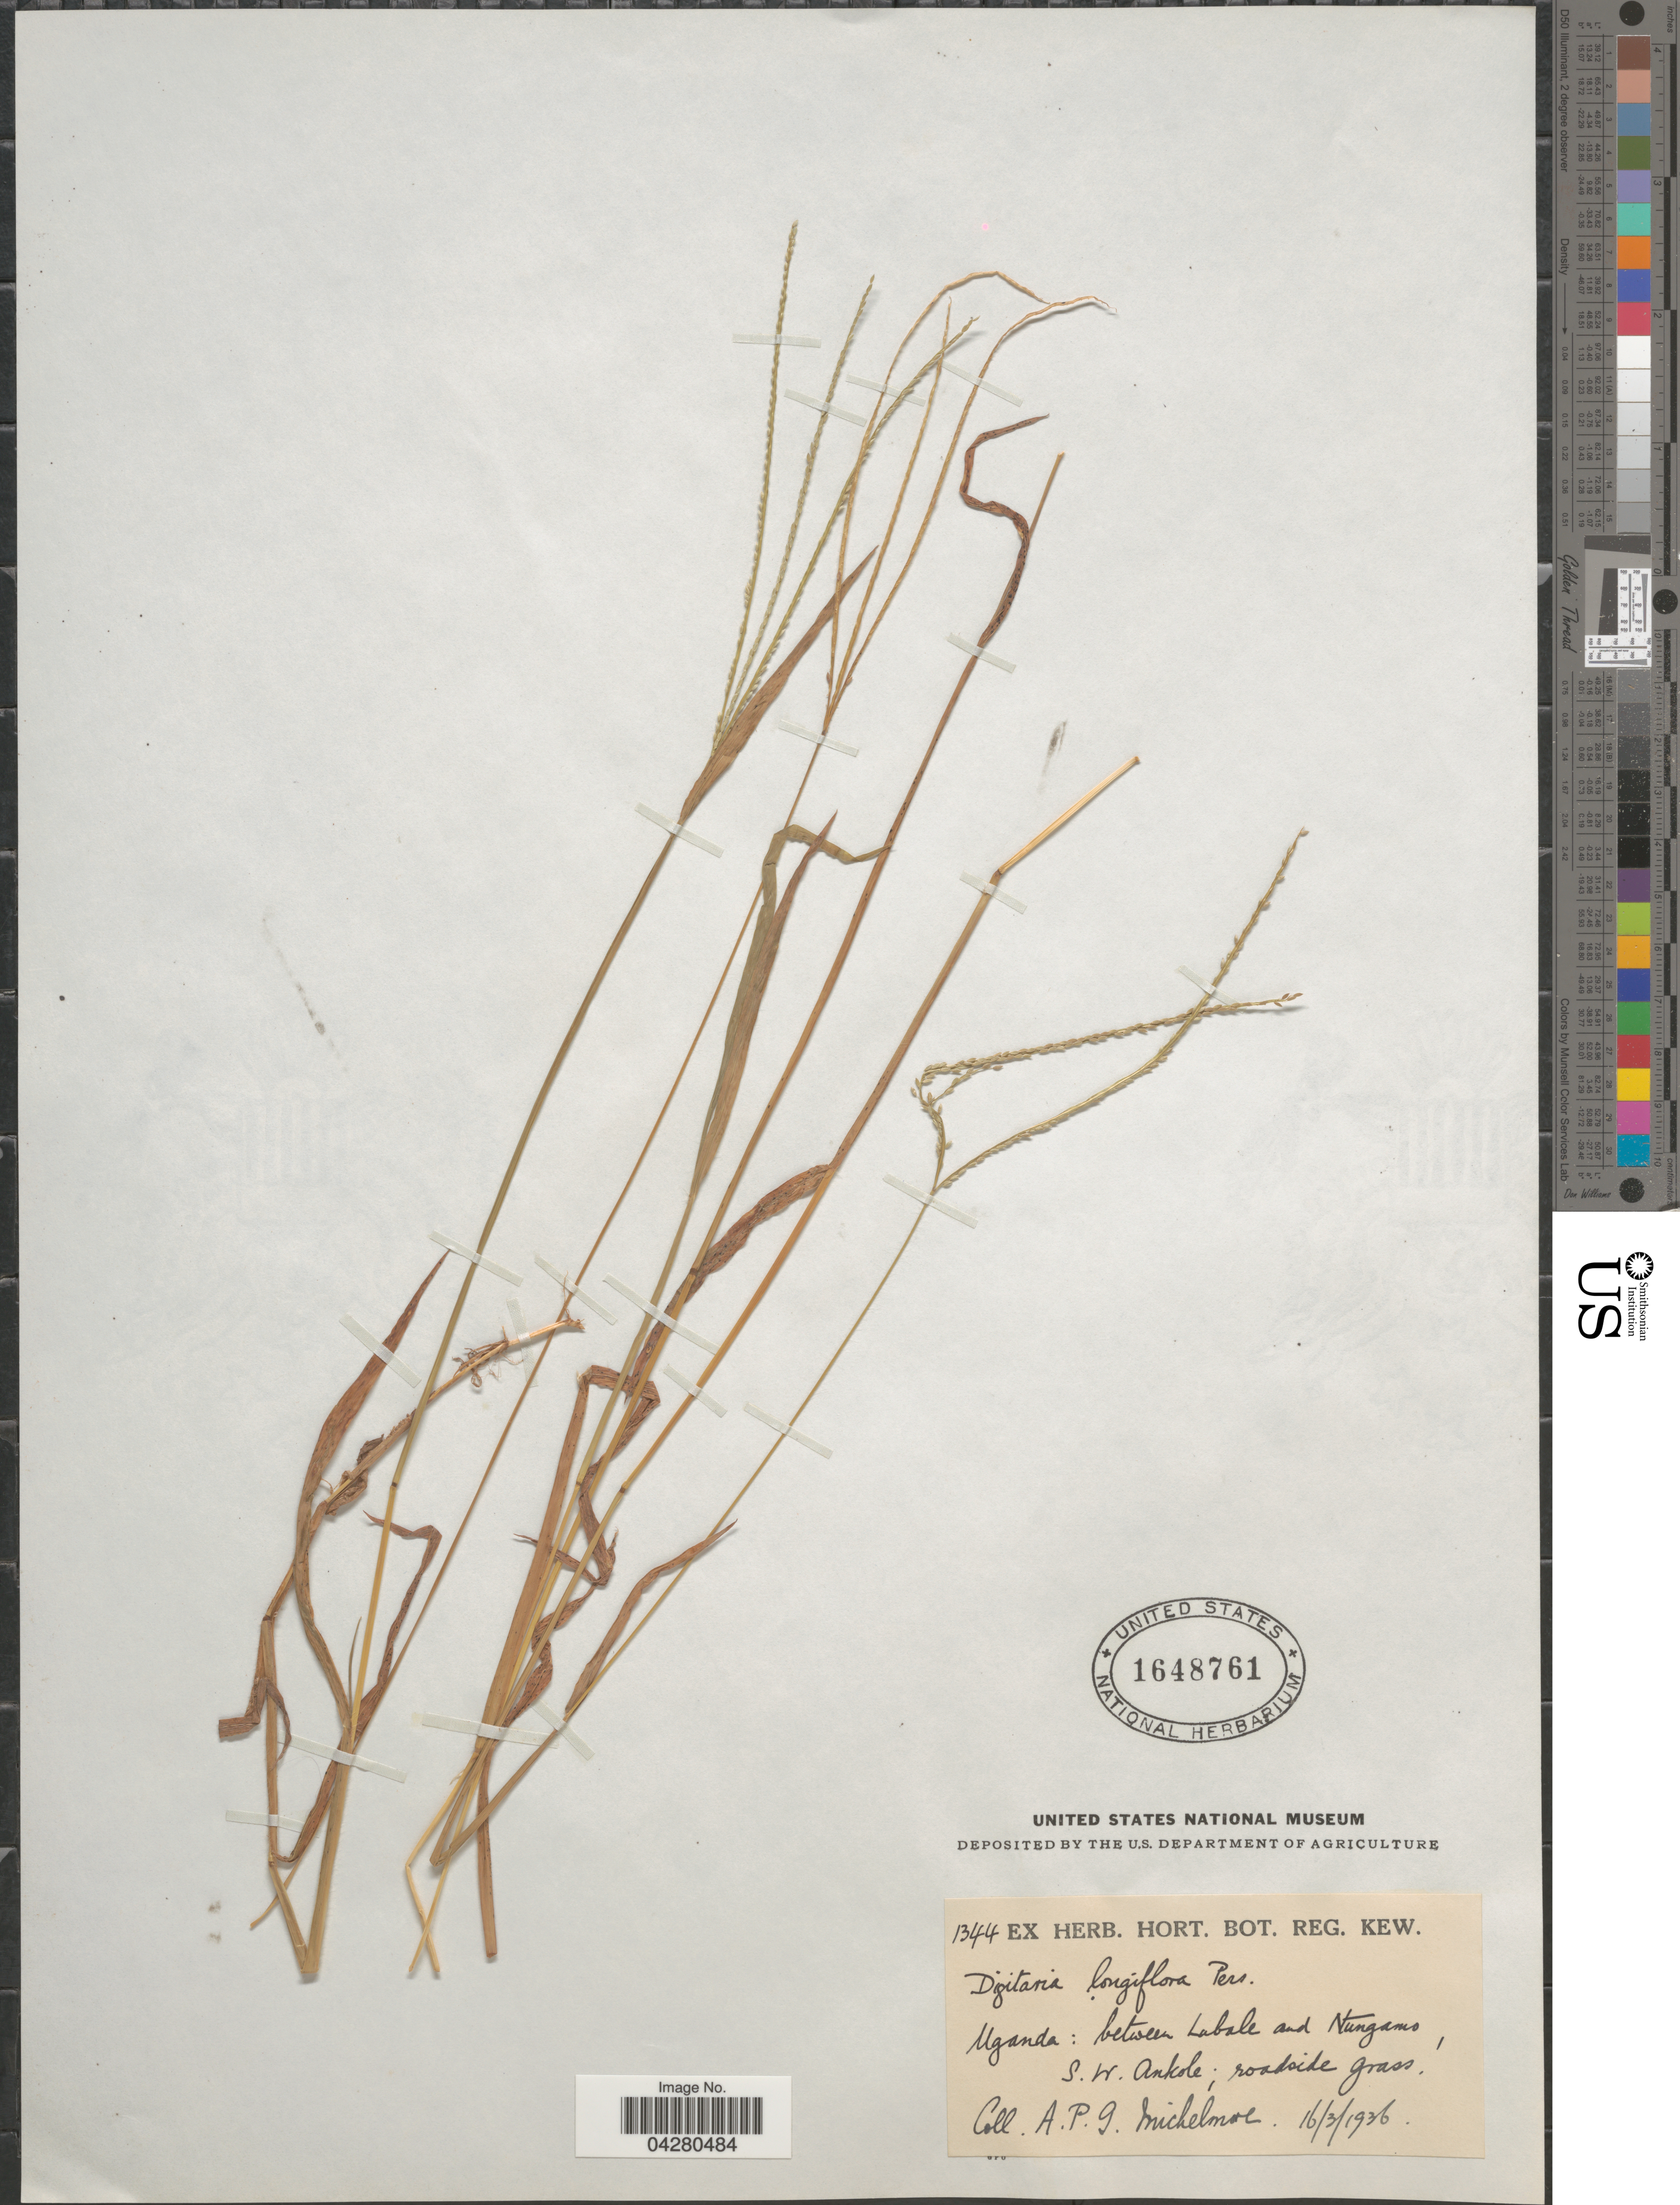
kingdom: Plantae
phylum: Tracheophyta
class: Liliopsida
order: Poales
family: Poaceae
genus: Digitaria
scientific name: Digitaria longiflora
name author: (Retz.) Pers.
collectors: A. Michelmore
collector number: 1344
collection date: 1936-03-16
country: Uganda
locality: Between Labale and Nungamo, S.W. Ankole; roadside grass.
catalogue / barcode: US 1648761